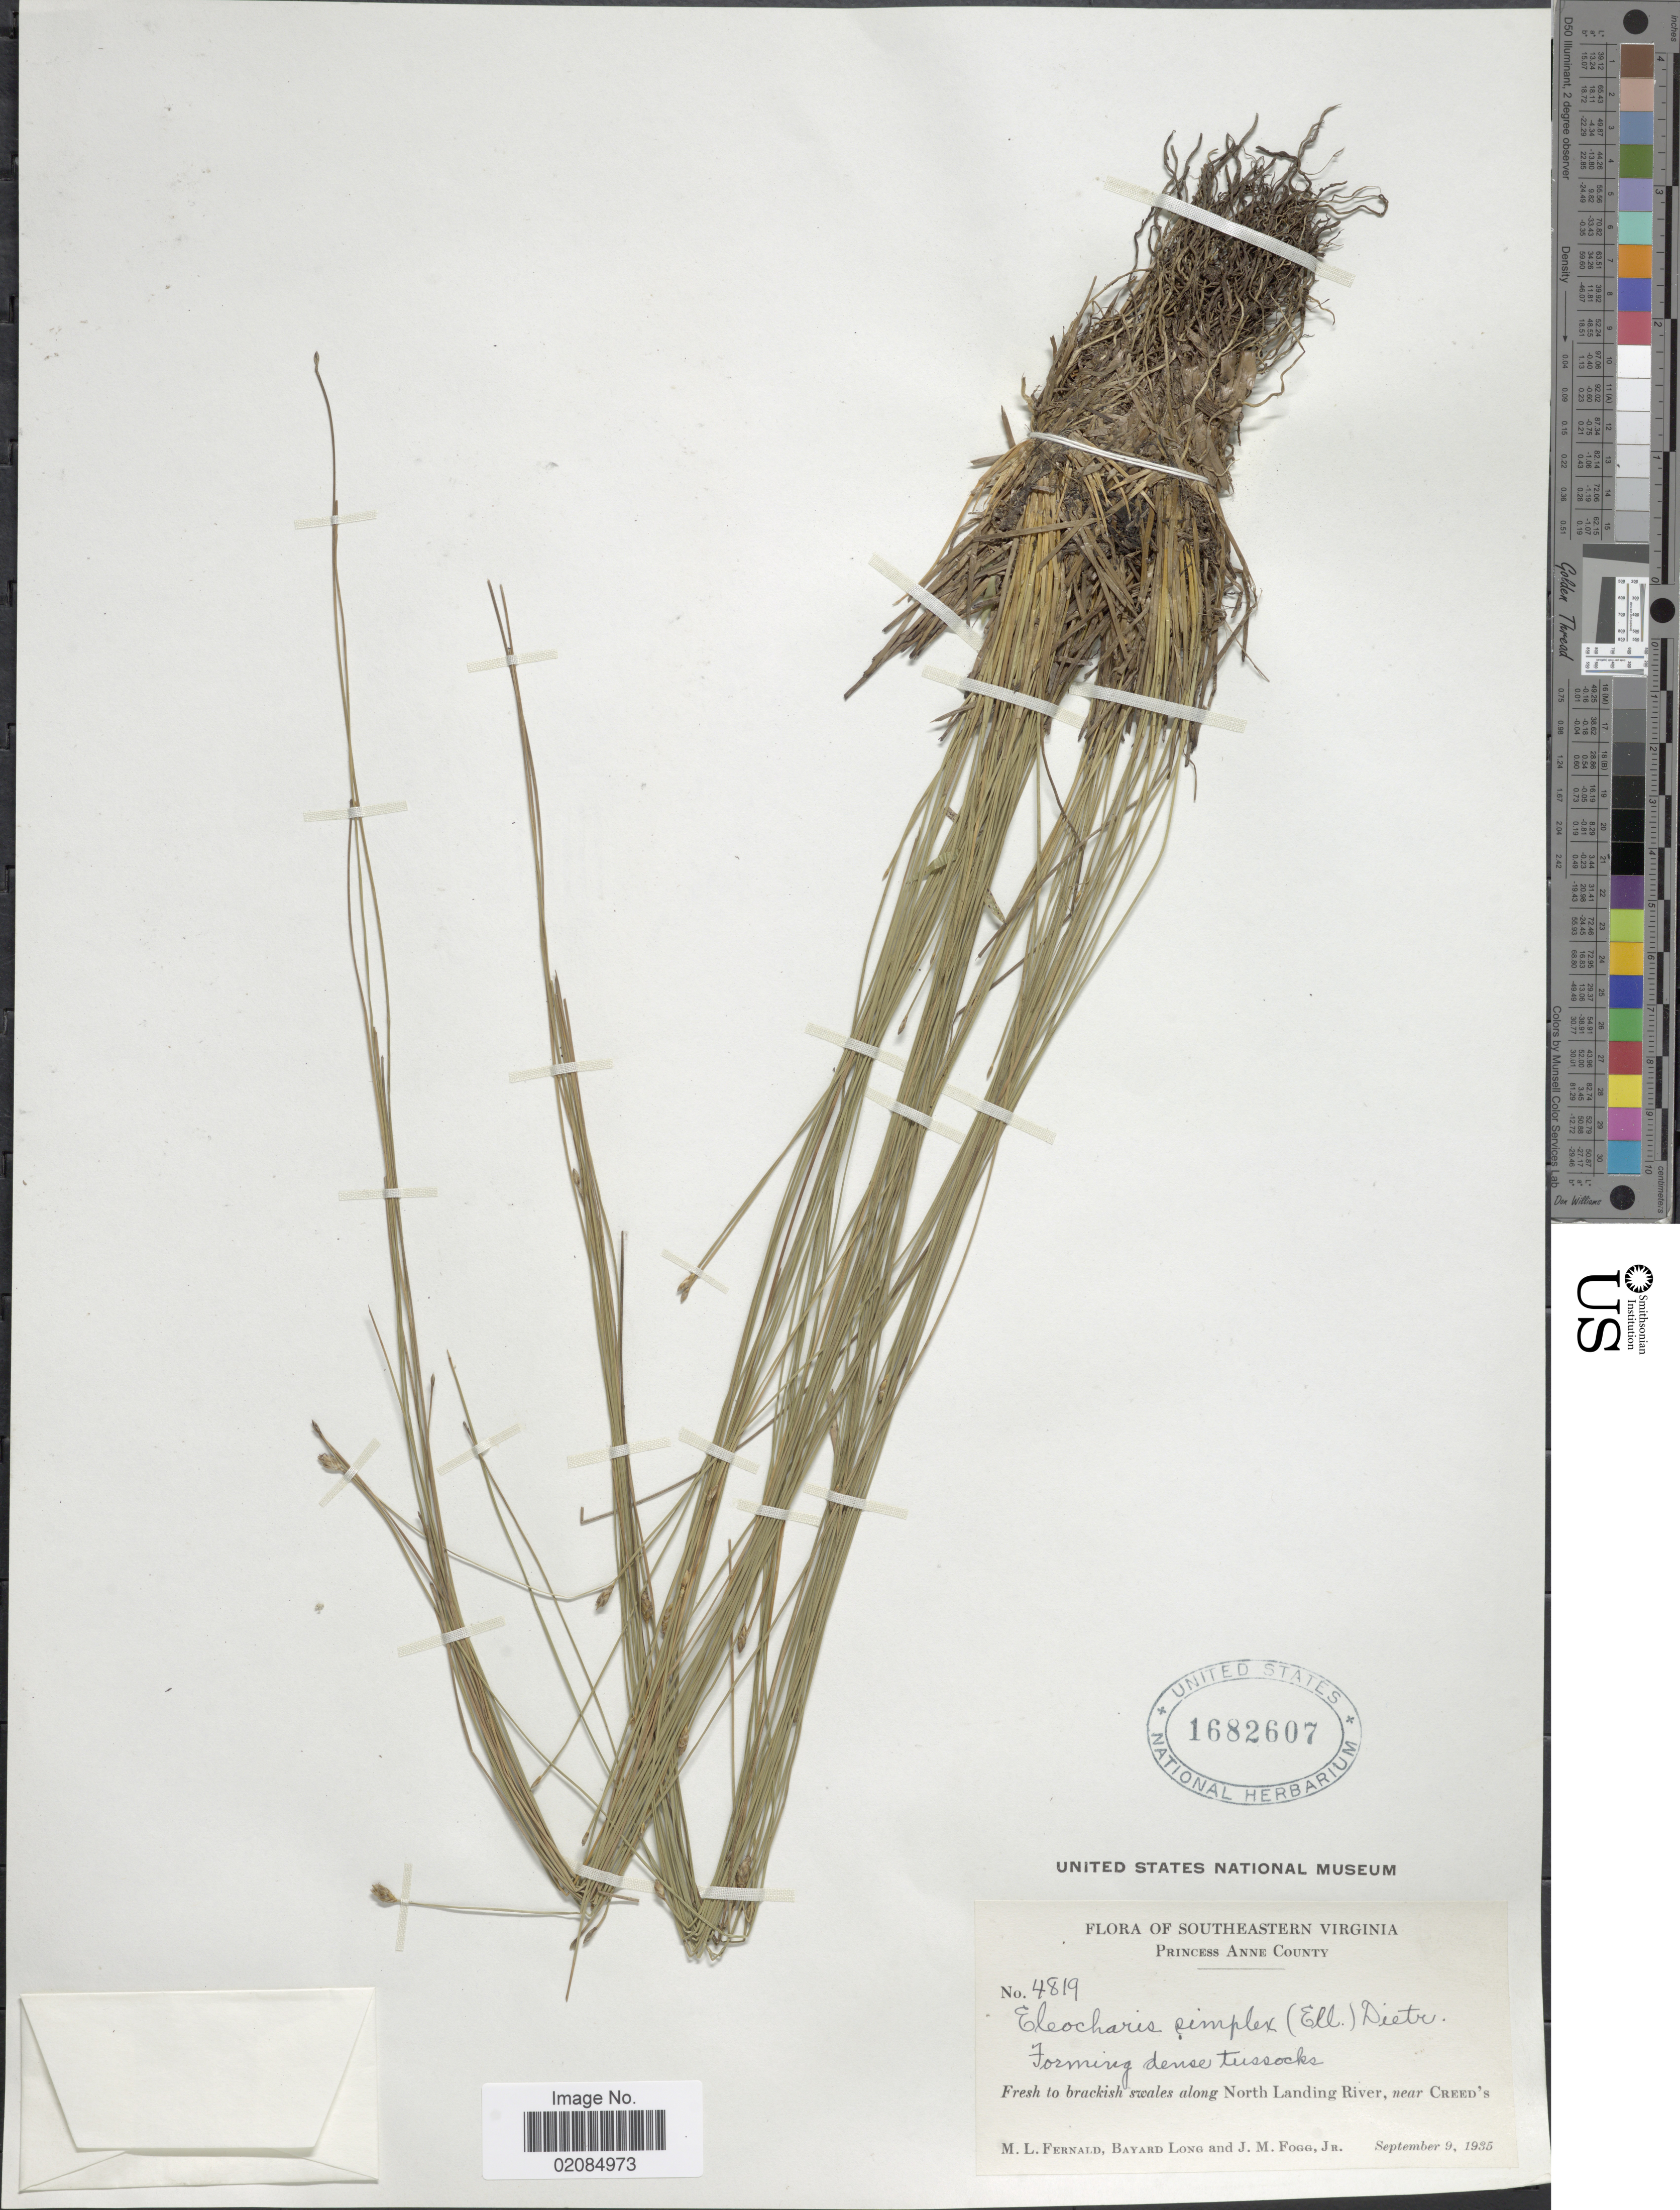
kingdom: Plantae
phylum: Tracheophyta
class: Liliopsida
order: Poales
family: Cyperaceae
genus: Eleocharis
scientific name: Eleocharis tuberculosa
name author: (Michx.) Roem. & Schult.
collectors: M. L. Fernald, B. Long & J. Fogg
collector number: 4819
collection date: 1935-09-09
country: United States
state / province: Virginia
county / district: City of Virginia Beach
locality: Southeastern Virginia. Princess Anne County. Fresh to brackish swales along North Landing River, near Creed's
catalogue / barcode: US 1682607